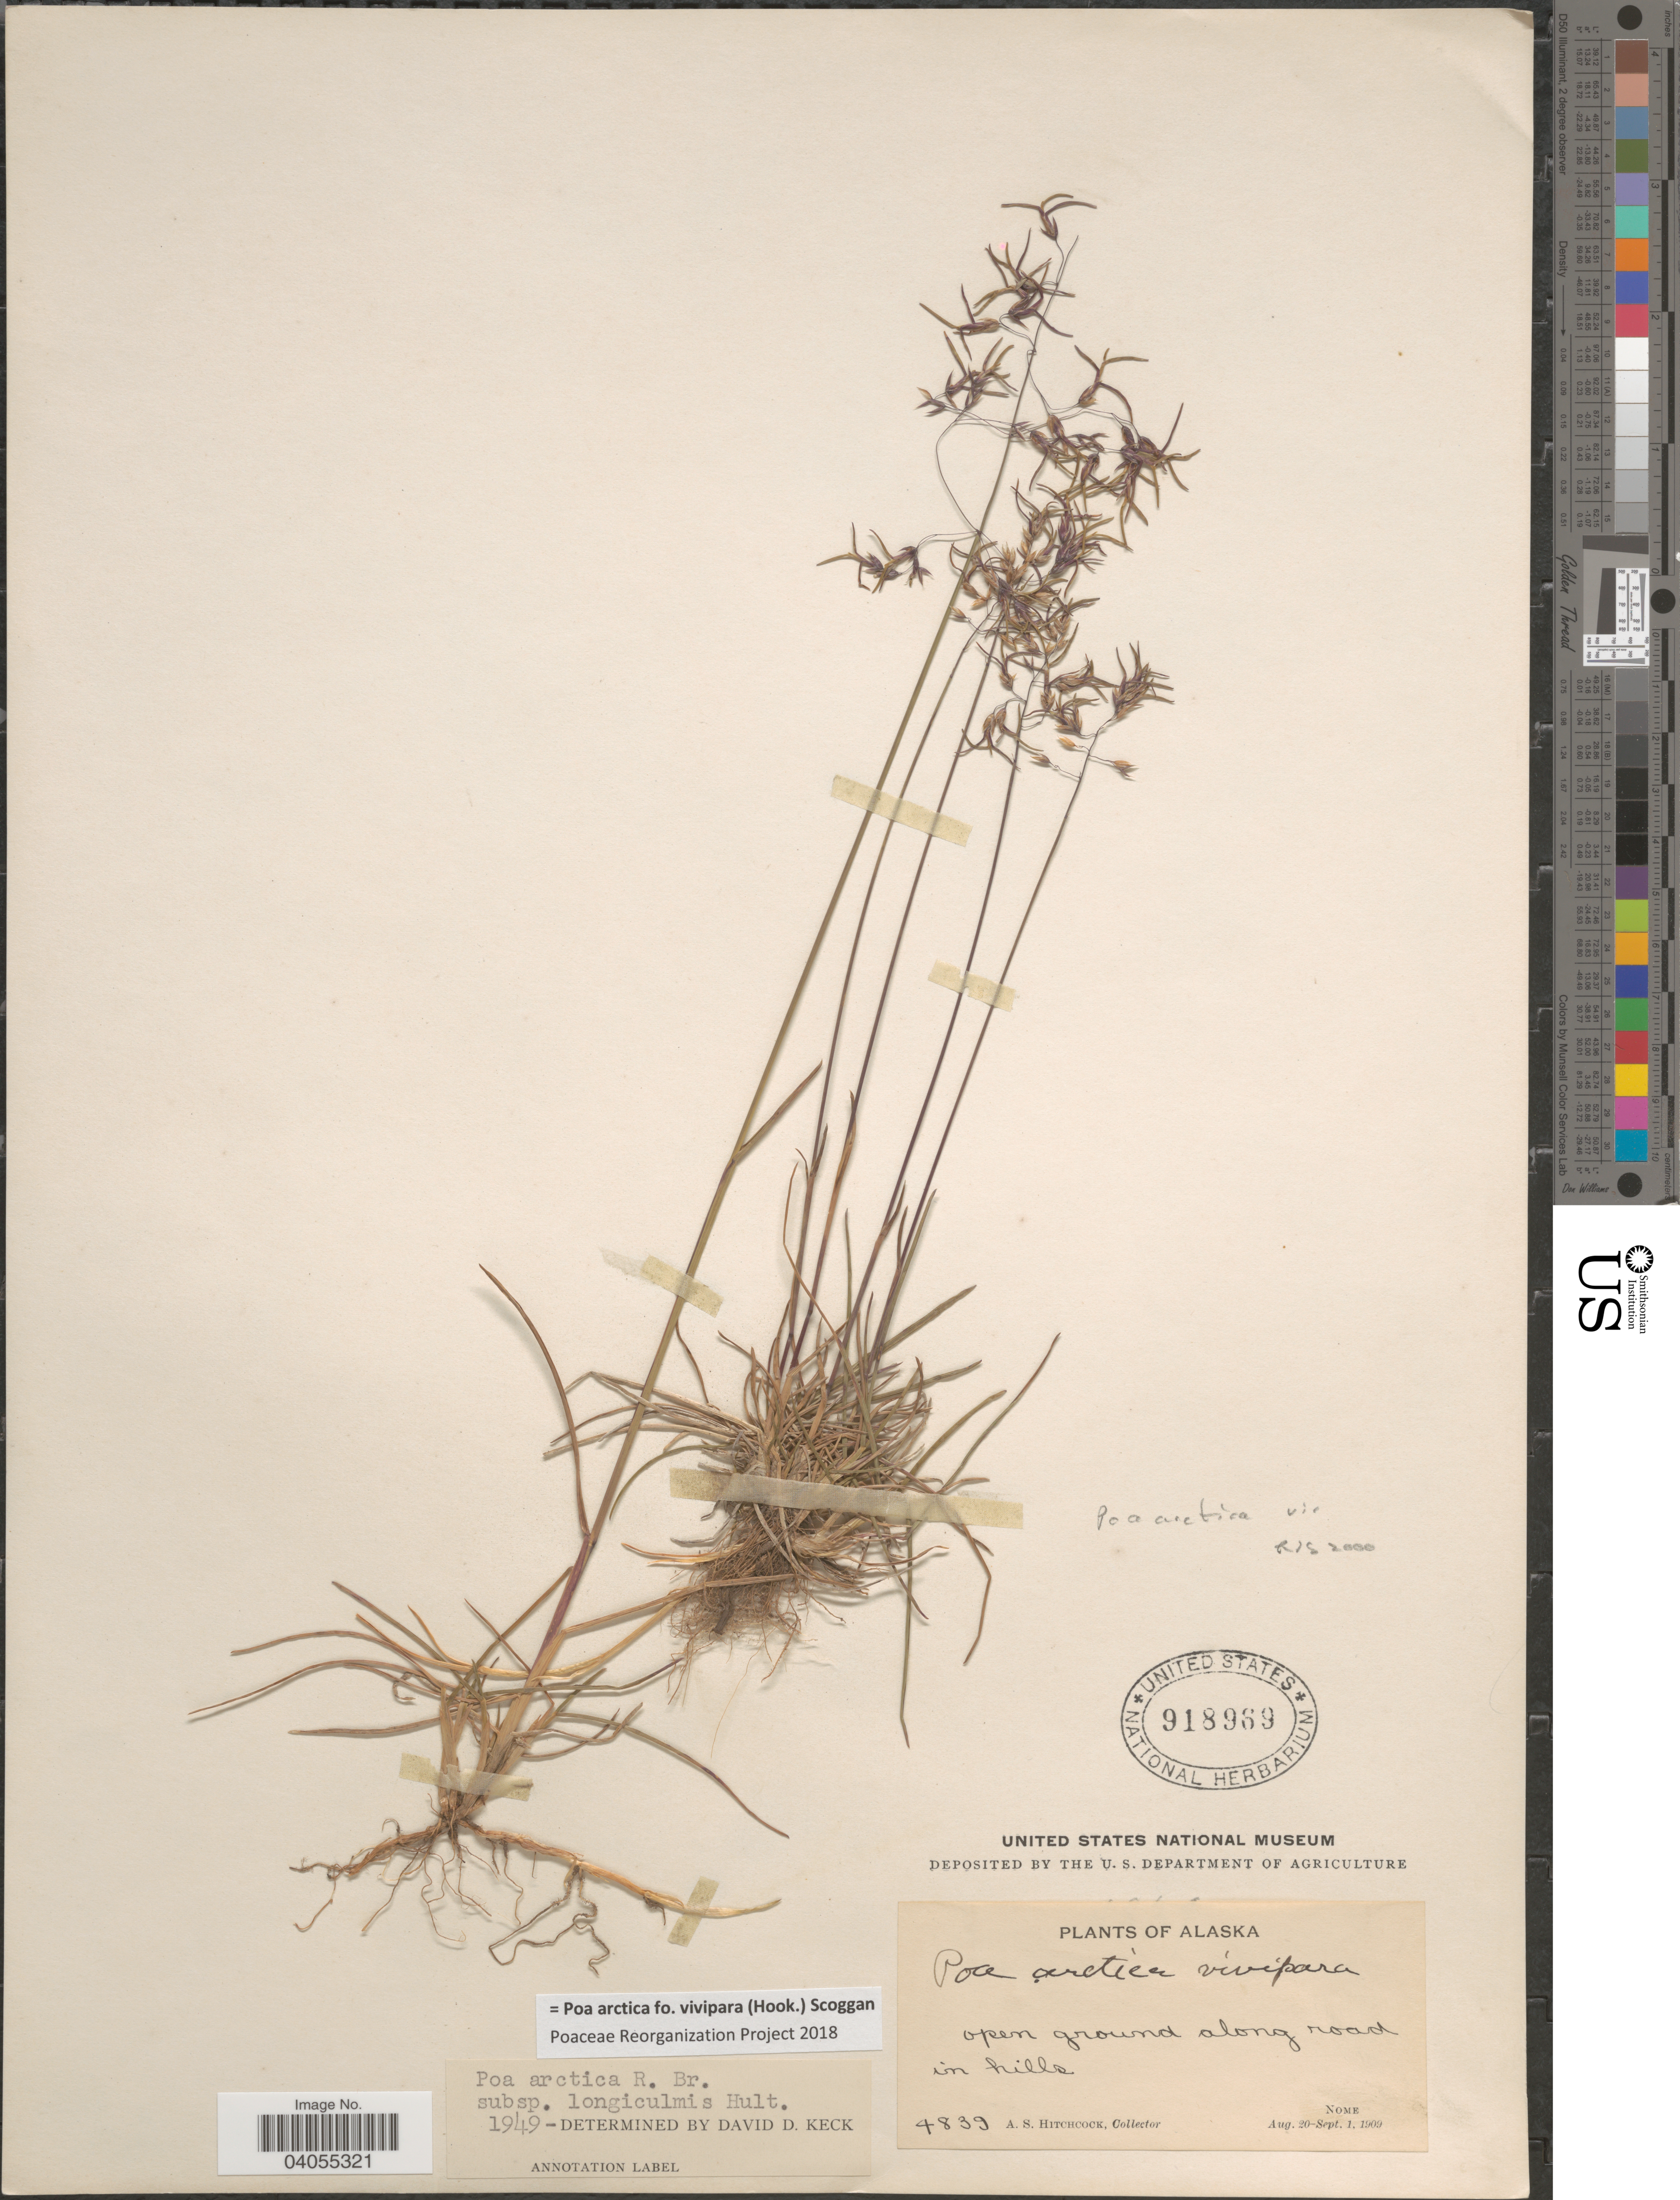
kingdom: Plantae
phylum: Tracheophyta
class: Liliopsida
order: Poales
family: Poaceae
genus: Poa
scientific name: Poa arctica f. vivipara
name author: (Hook.) Scoggan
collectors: A. S. Hitchcock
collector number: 4839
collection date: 1909-08-20/1909-09-01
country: United States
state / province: Alaska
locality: Open ground along road in hills. Nome.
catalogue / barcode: US 918969